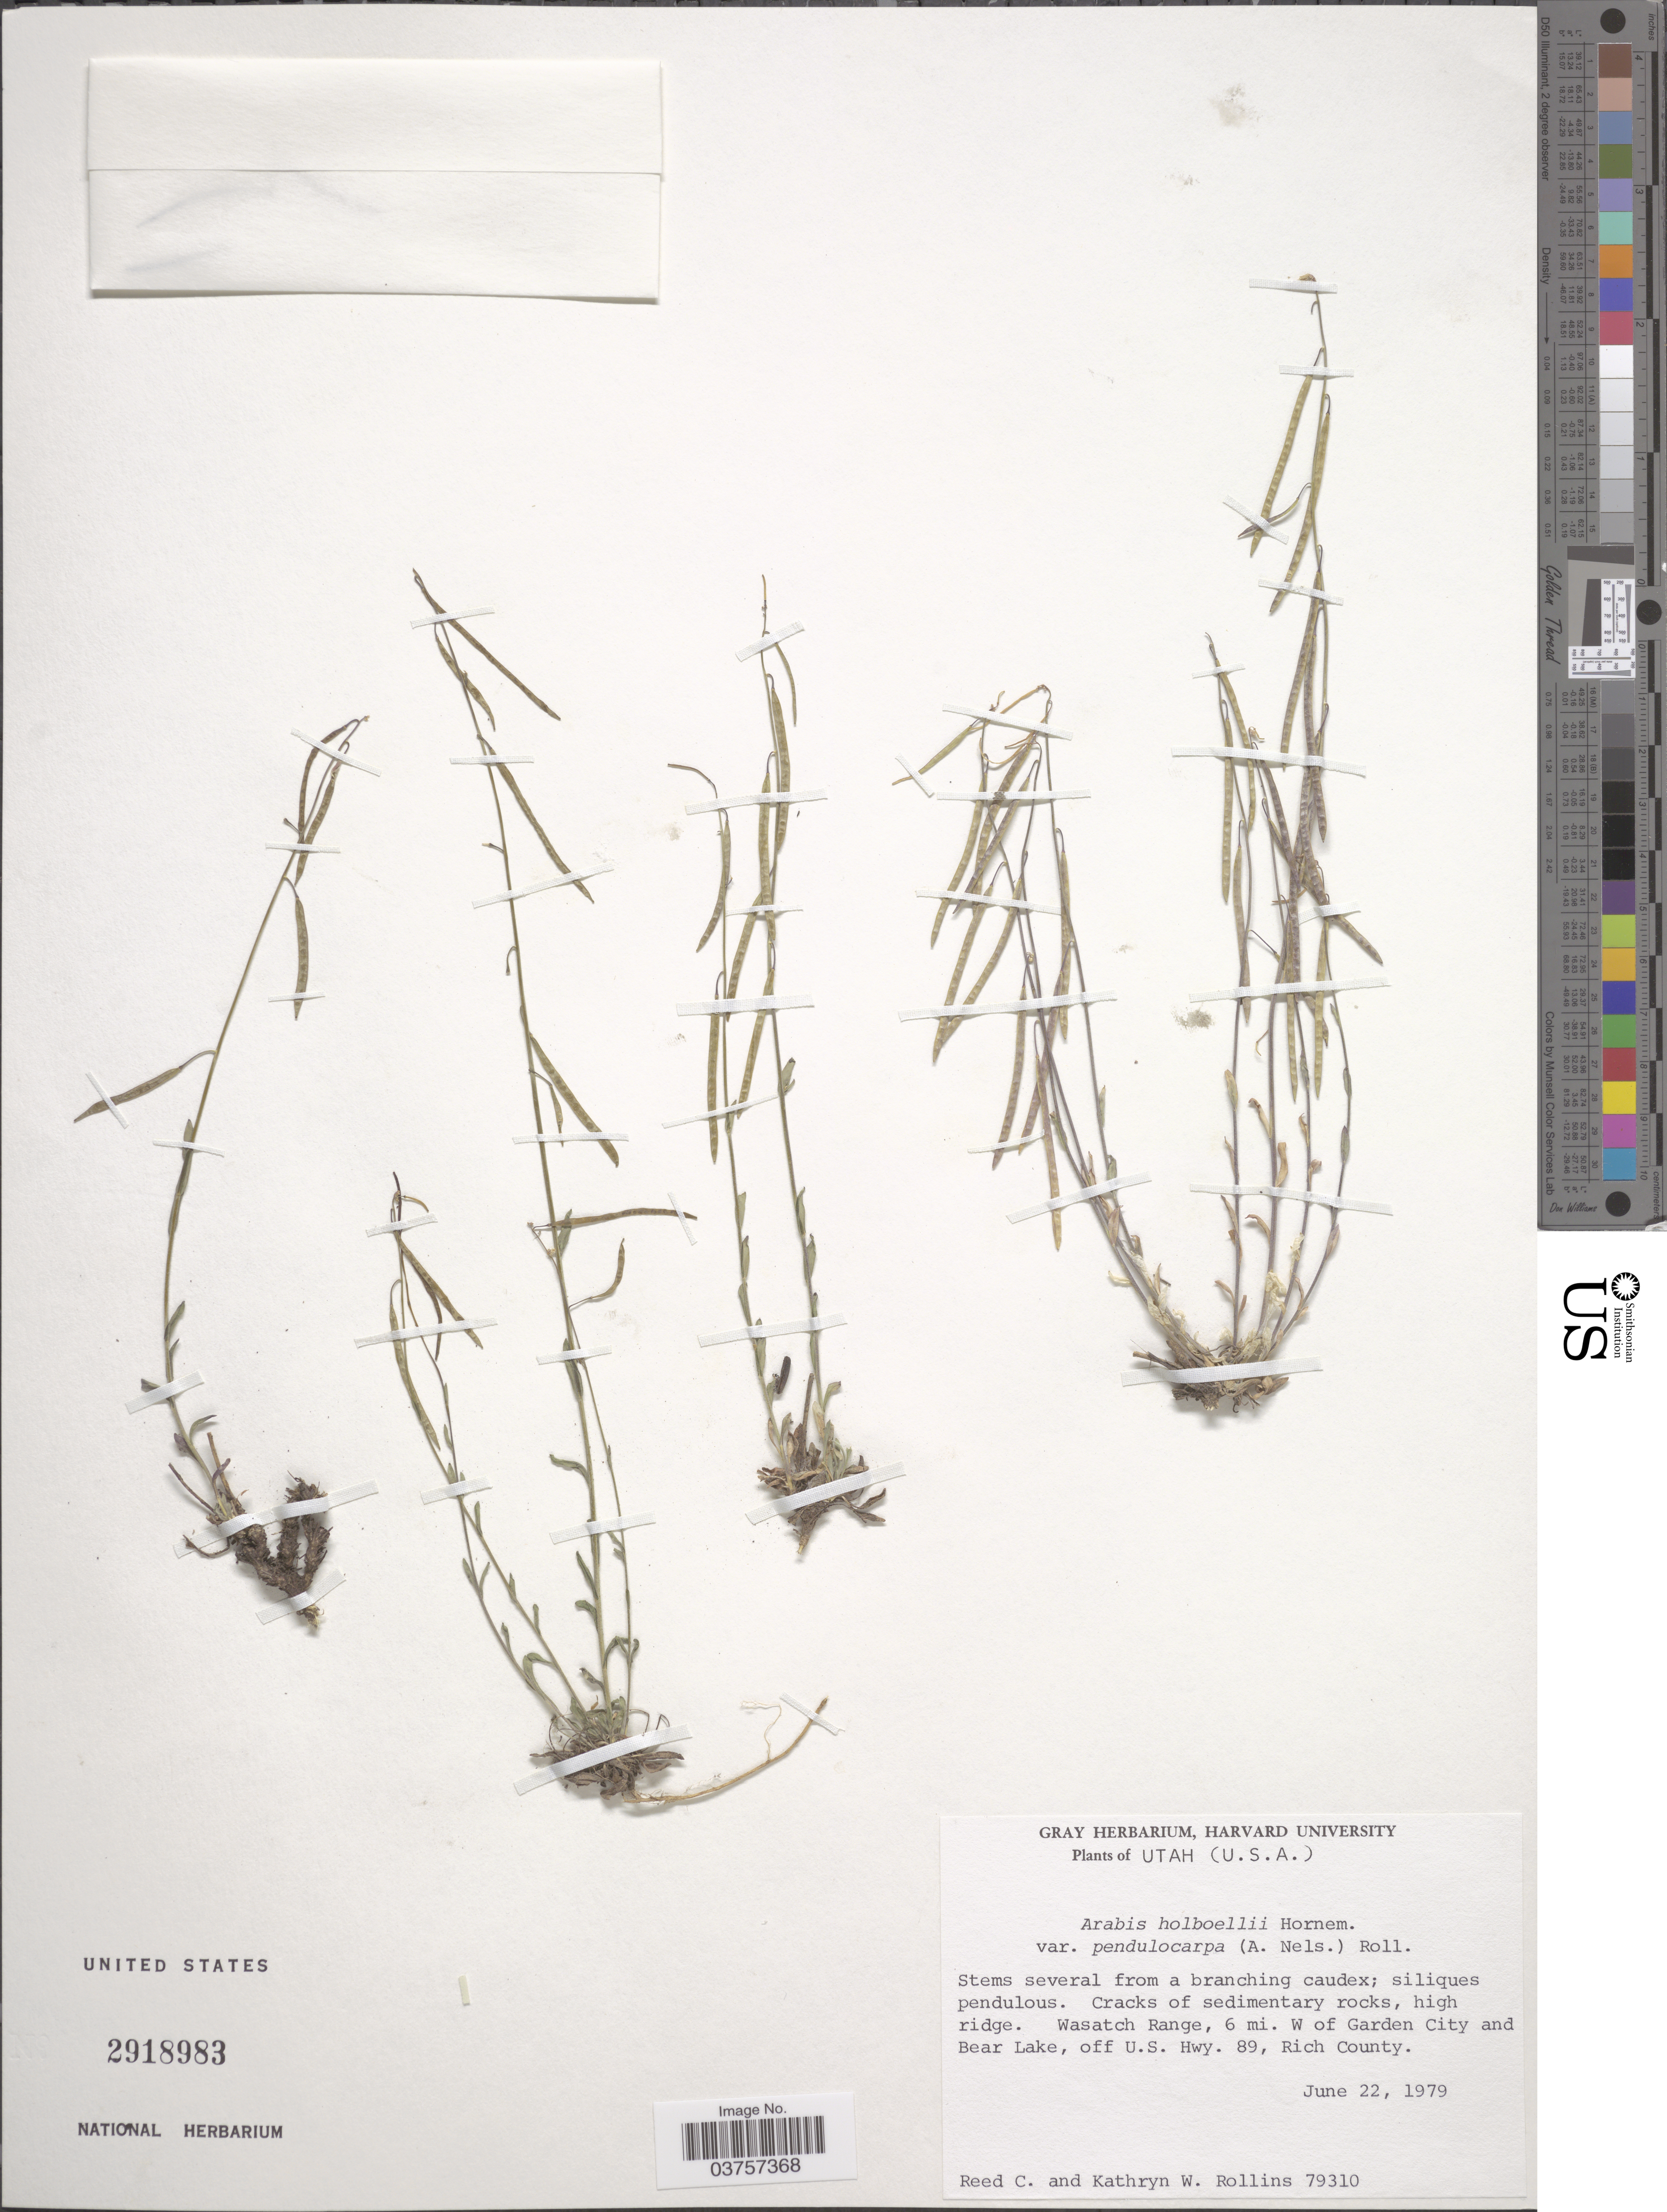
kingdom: Plantae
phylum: Tracheophyta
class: Magnoliopsida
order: Brassicales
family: Brassicaceae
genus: Arabis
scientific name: Arabis holboellii var. pendulocarpa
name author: (A. Nelson) Rollins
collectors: R. C. Rollins & K. W. Rollins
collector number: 79310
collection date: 1979-06-22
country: United States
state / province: Utah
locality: Wasatch Range, 6 mi. W of Garden City and Bear Lake, off U.S. Hwy. 89, Rich County.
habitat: cracks of sedimentary rock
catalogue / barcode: US 2918983